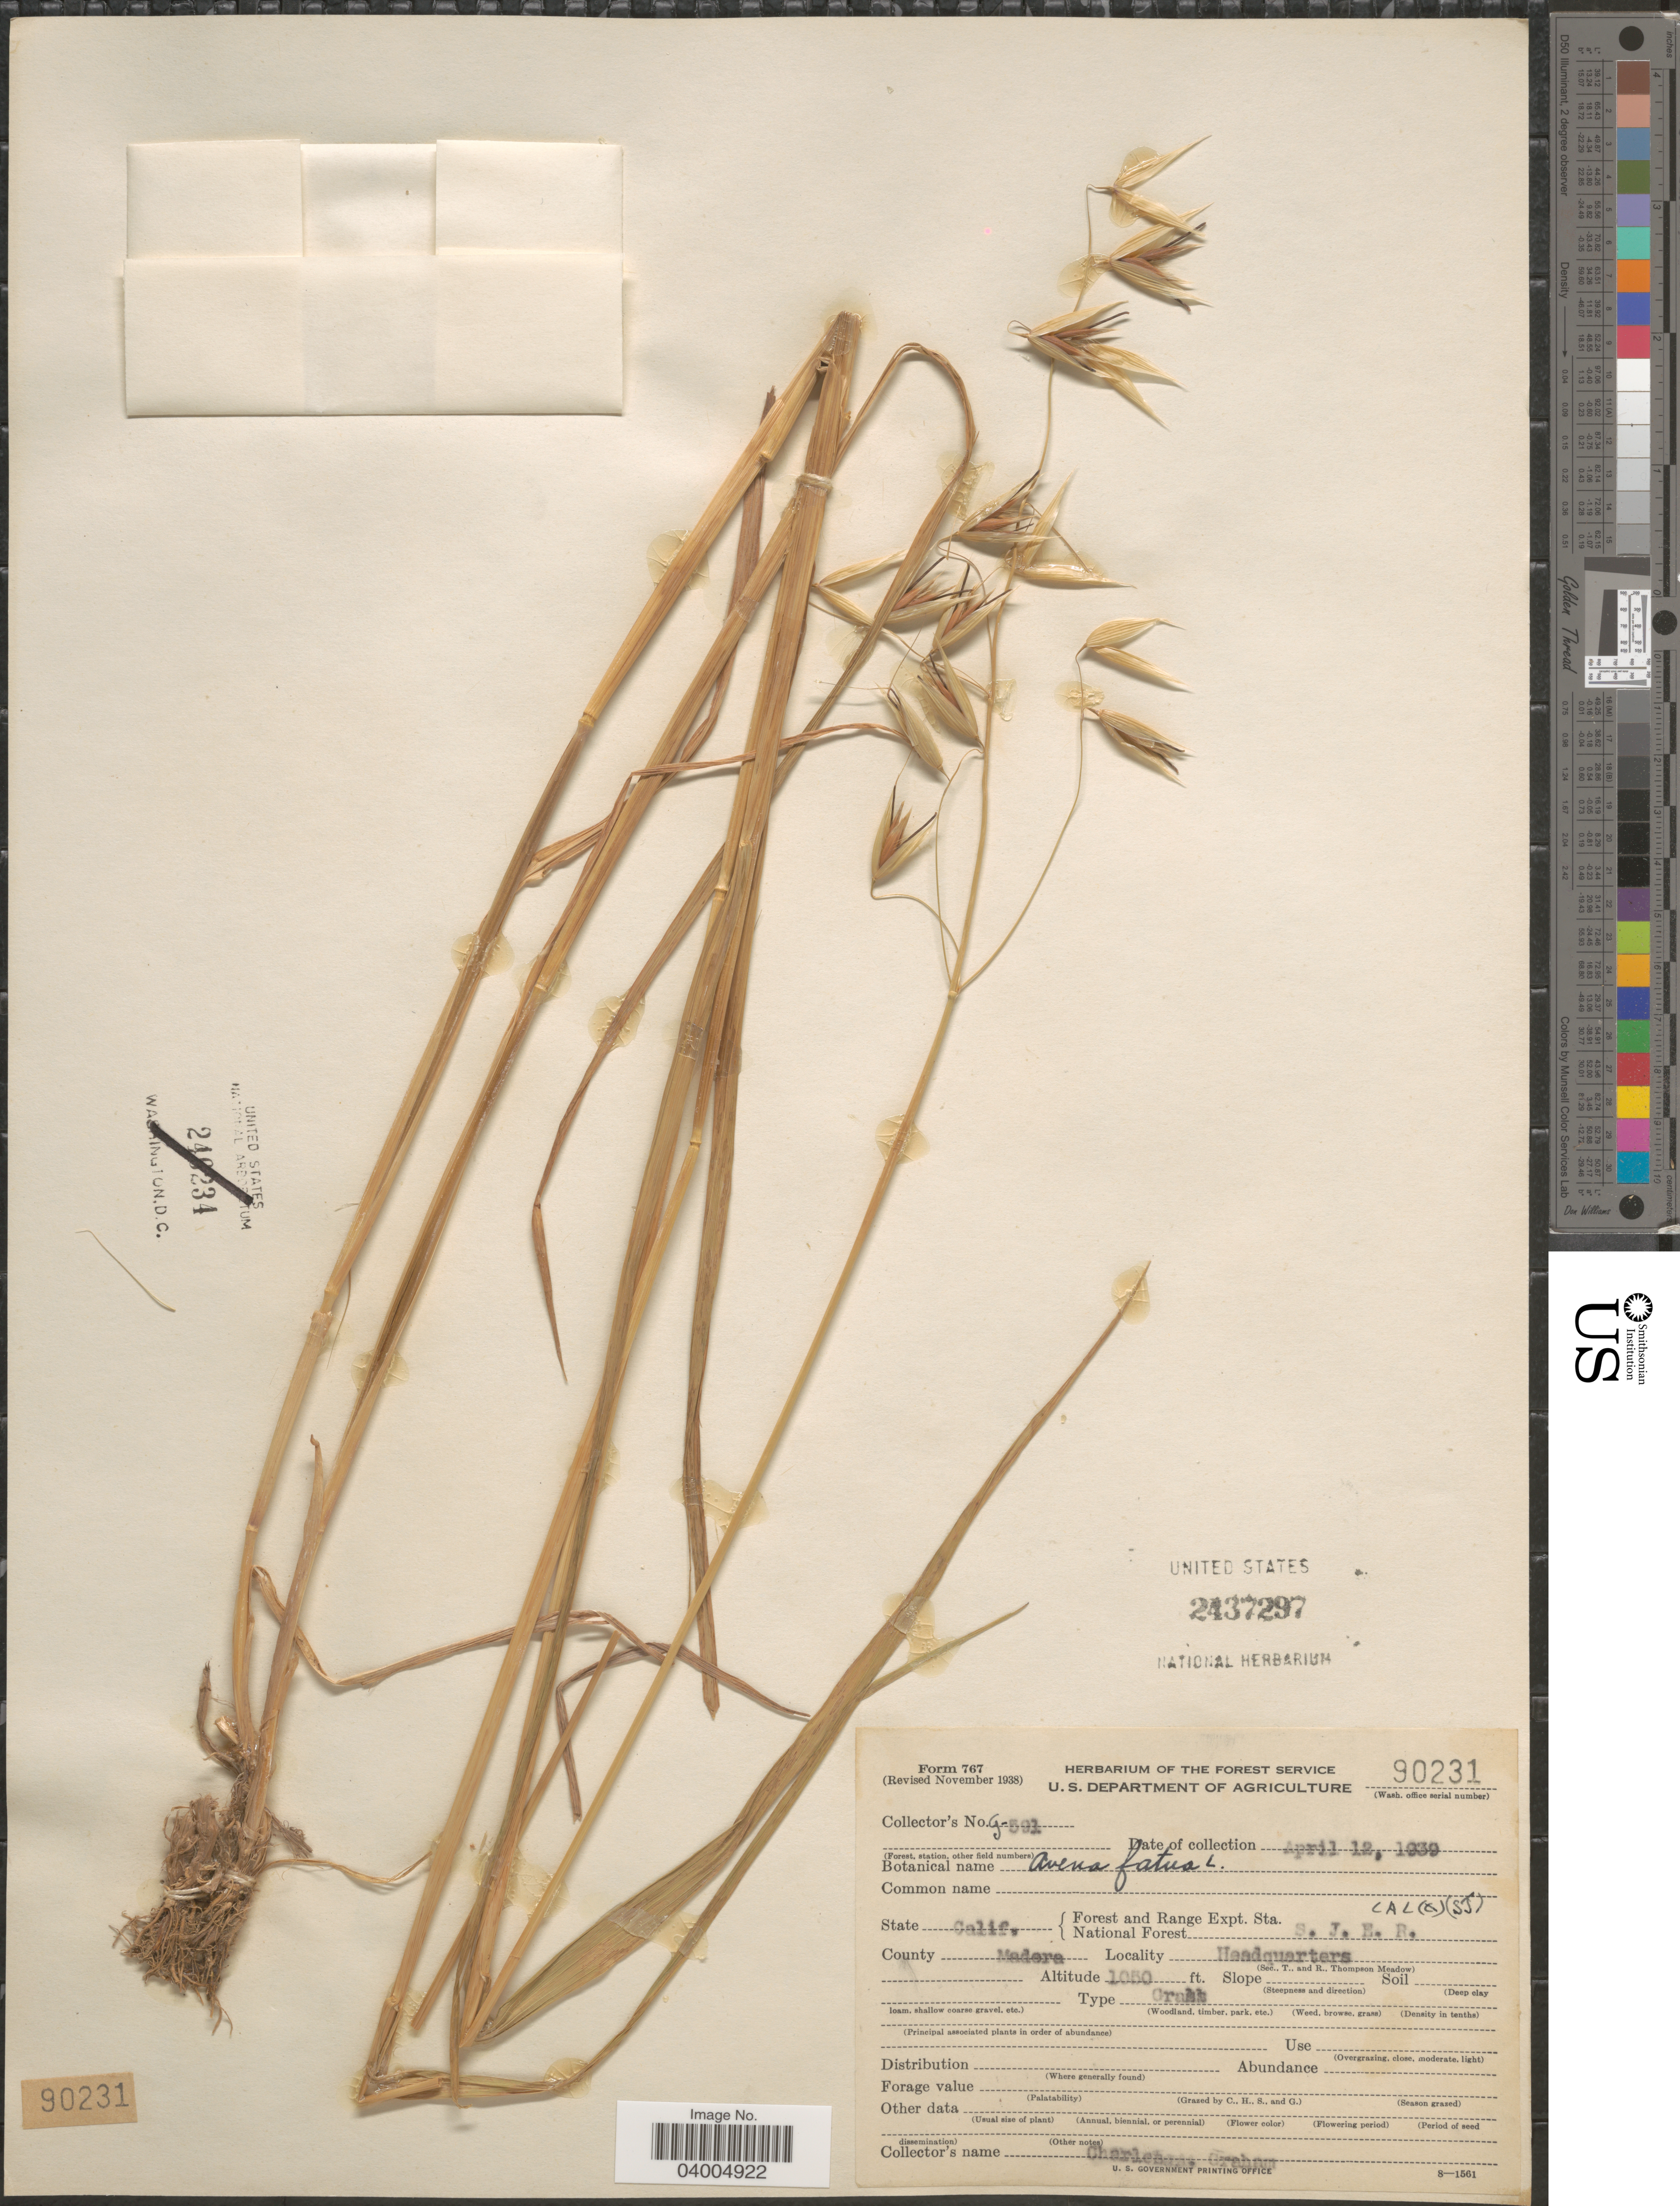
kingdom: Plantae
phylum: Tracheophyta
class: Liliopsida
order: Poales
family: Poaceae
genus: Avena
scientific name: Avena fatua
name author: L.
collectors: C. Graham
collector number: G591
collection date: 1939-04-12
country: United States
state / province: California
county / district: Madera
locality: Forest and Range Expt. Sta. National Forest S. J. E. R. County Madera. Headquarters.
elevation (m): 320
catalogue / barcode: US 2437297